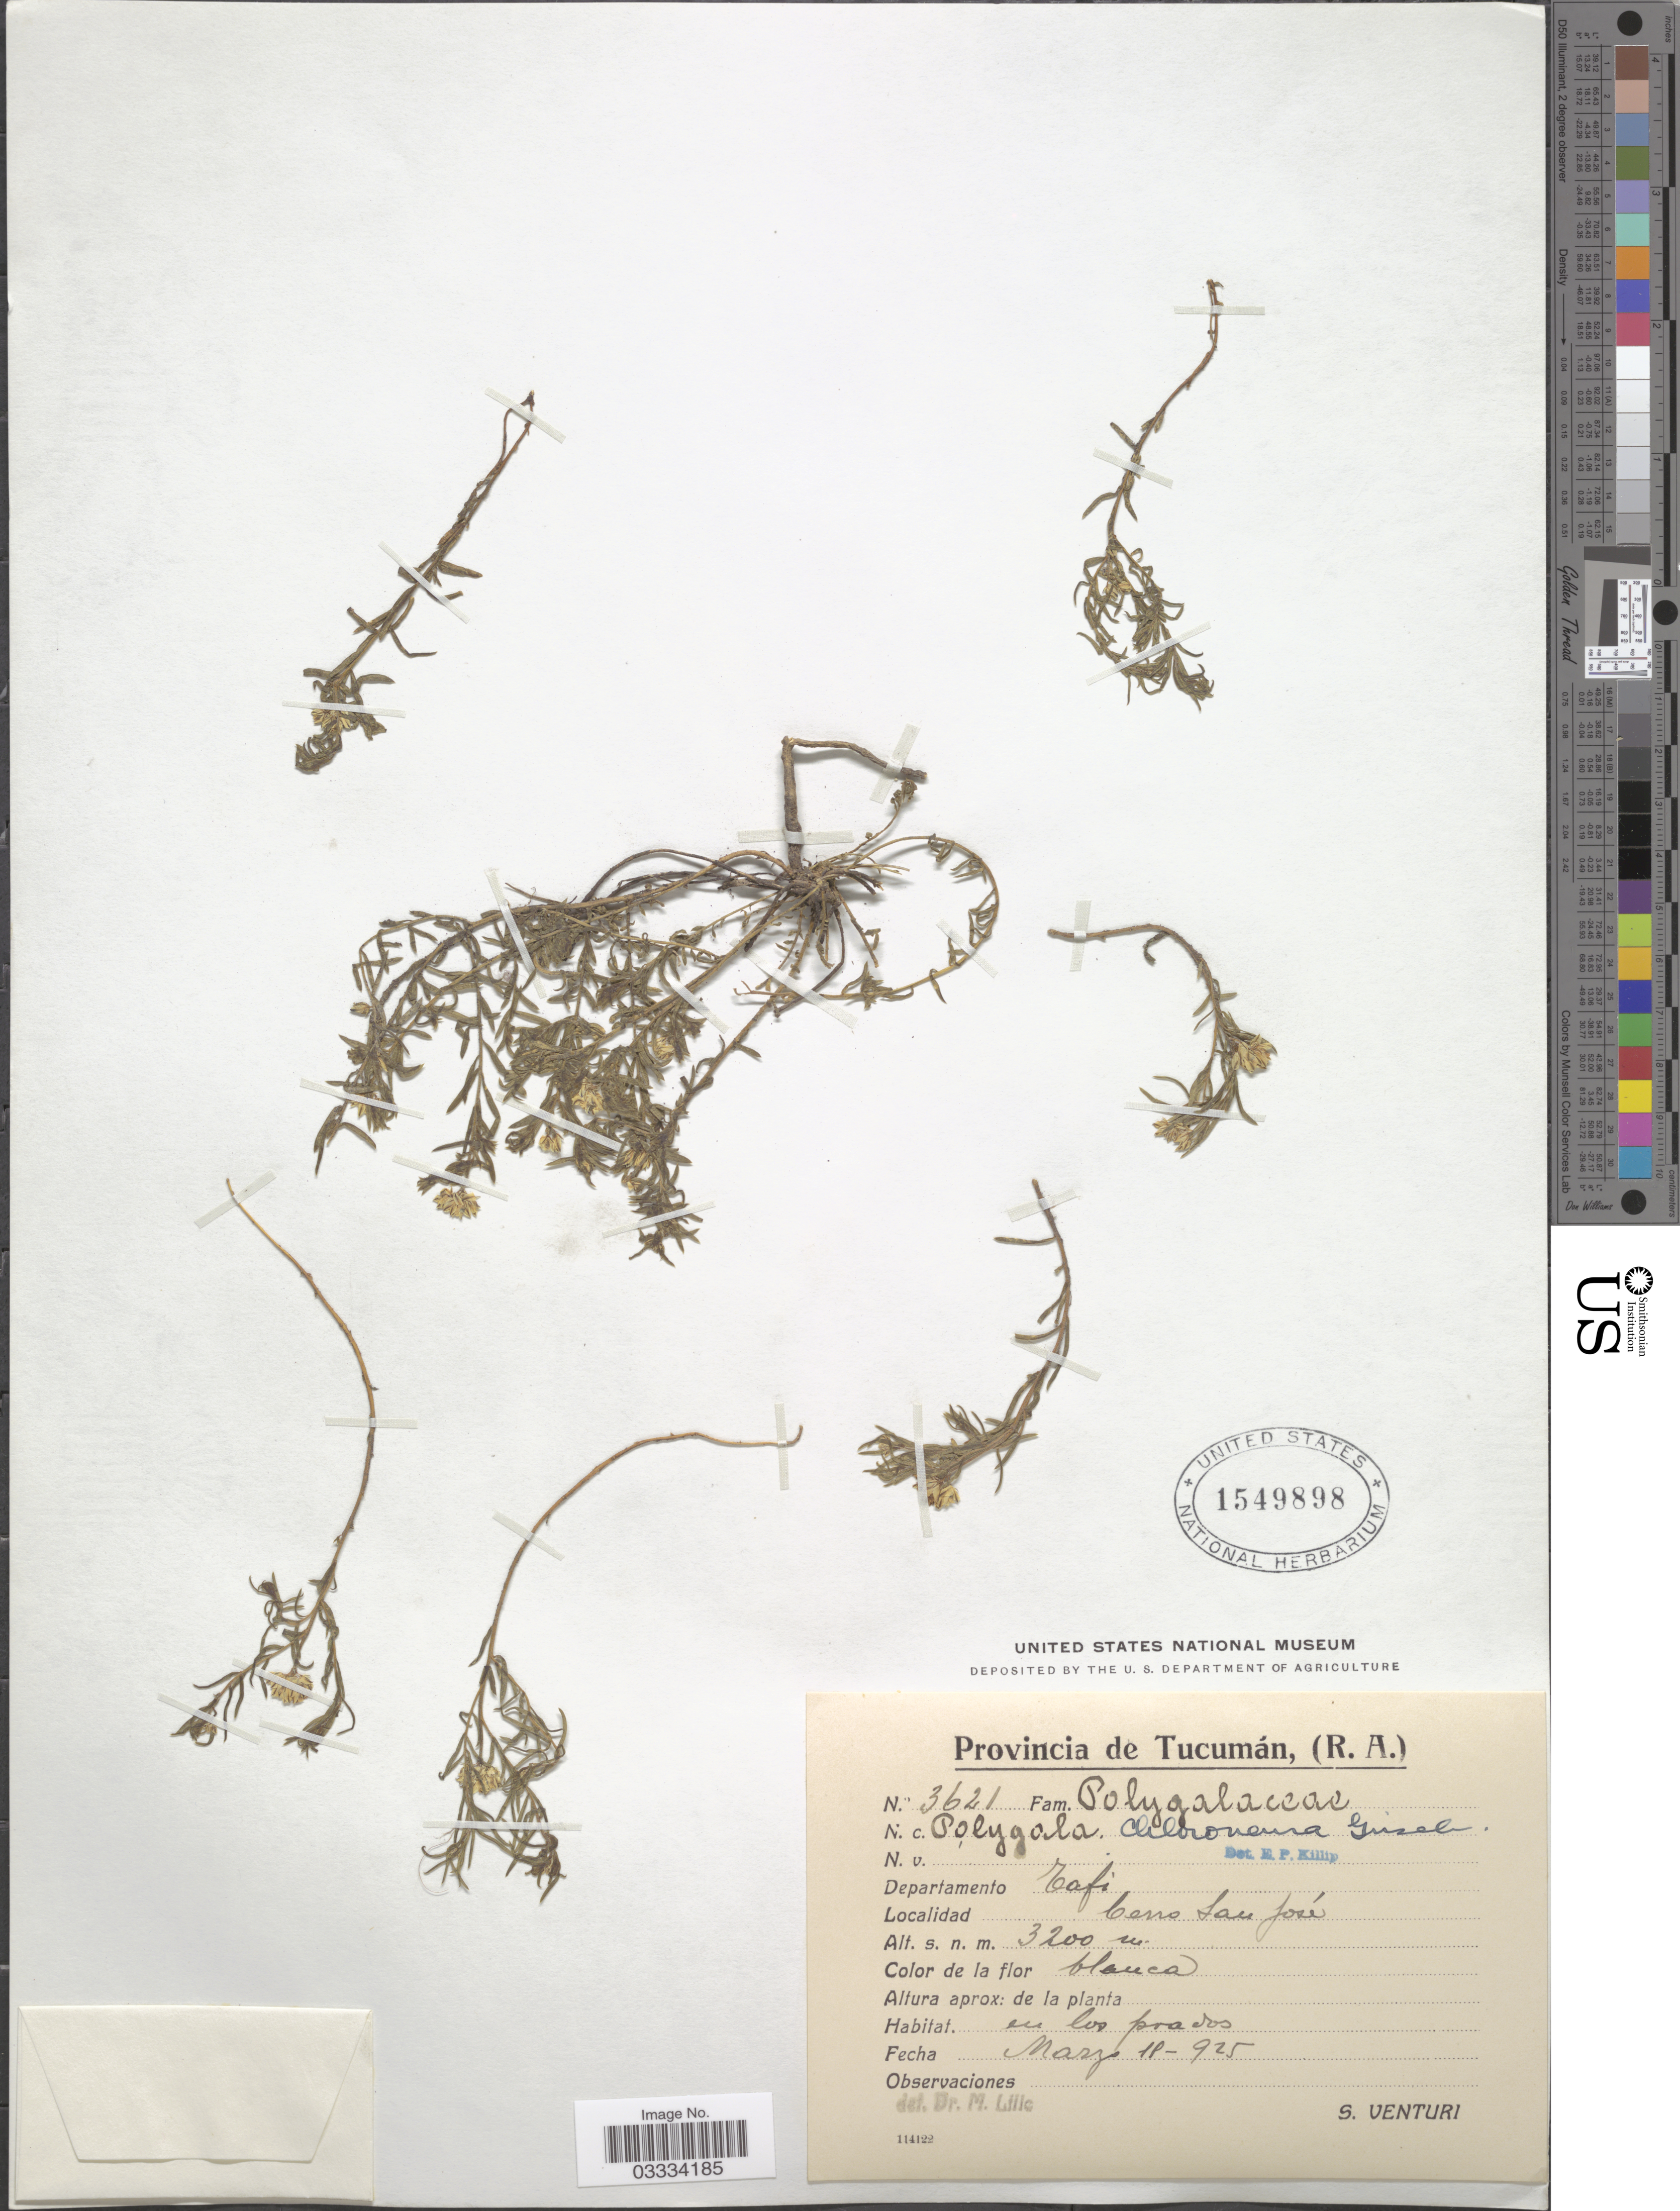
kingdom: Plantae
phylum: Tracheophyta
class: Magnoliopsida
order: Fabales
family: Polygalaceae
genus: Polygala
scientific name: Polygala subandina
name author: Phil.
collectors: S. Venturi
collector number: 3621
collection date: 1925-03-11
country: Argentina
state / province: Tucuman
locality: Departamento Tafi, Cerro San José.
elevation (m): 3200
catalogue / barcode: US 1549898